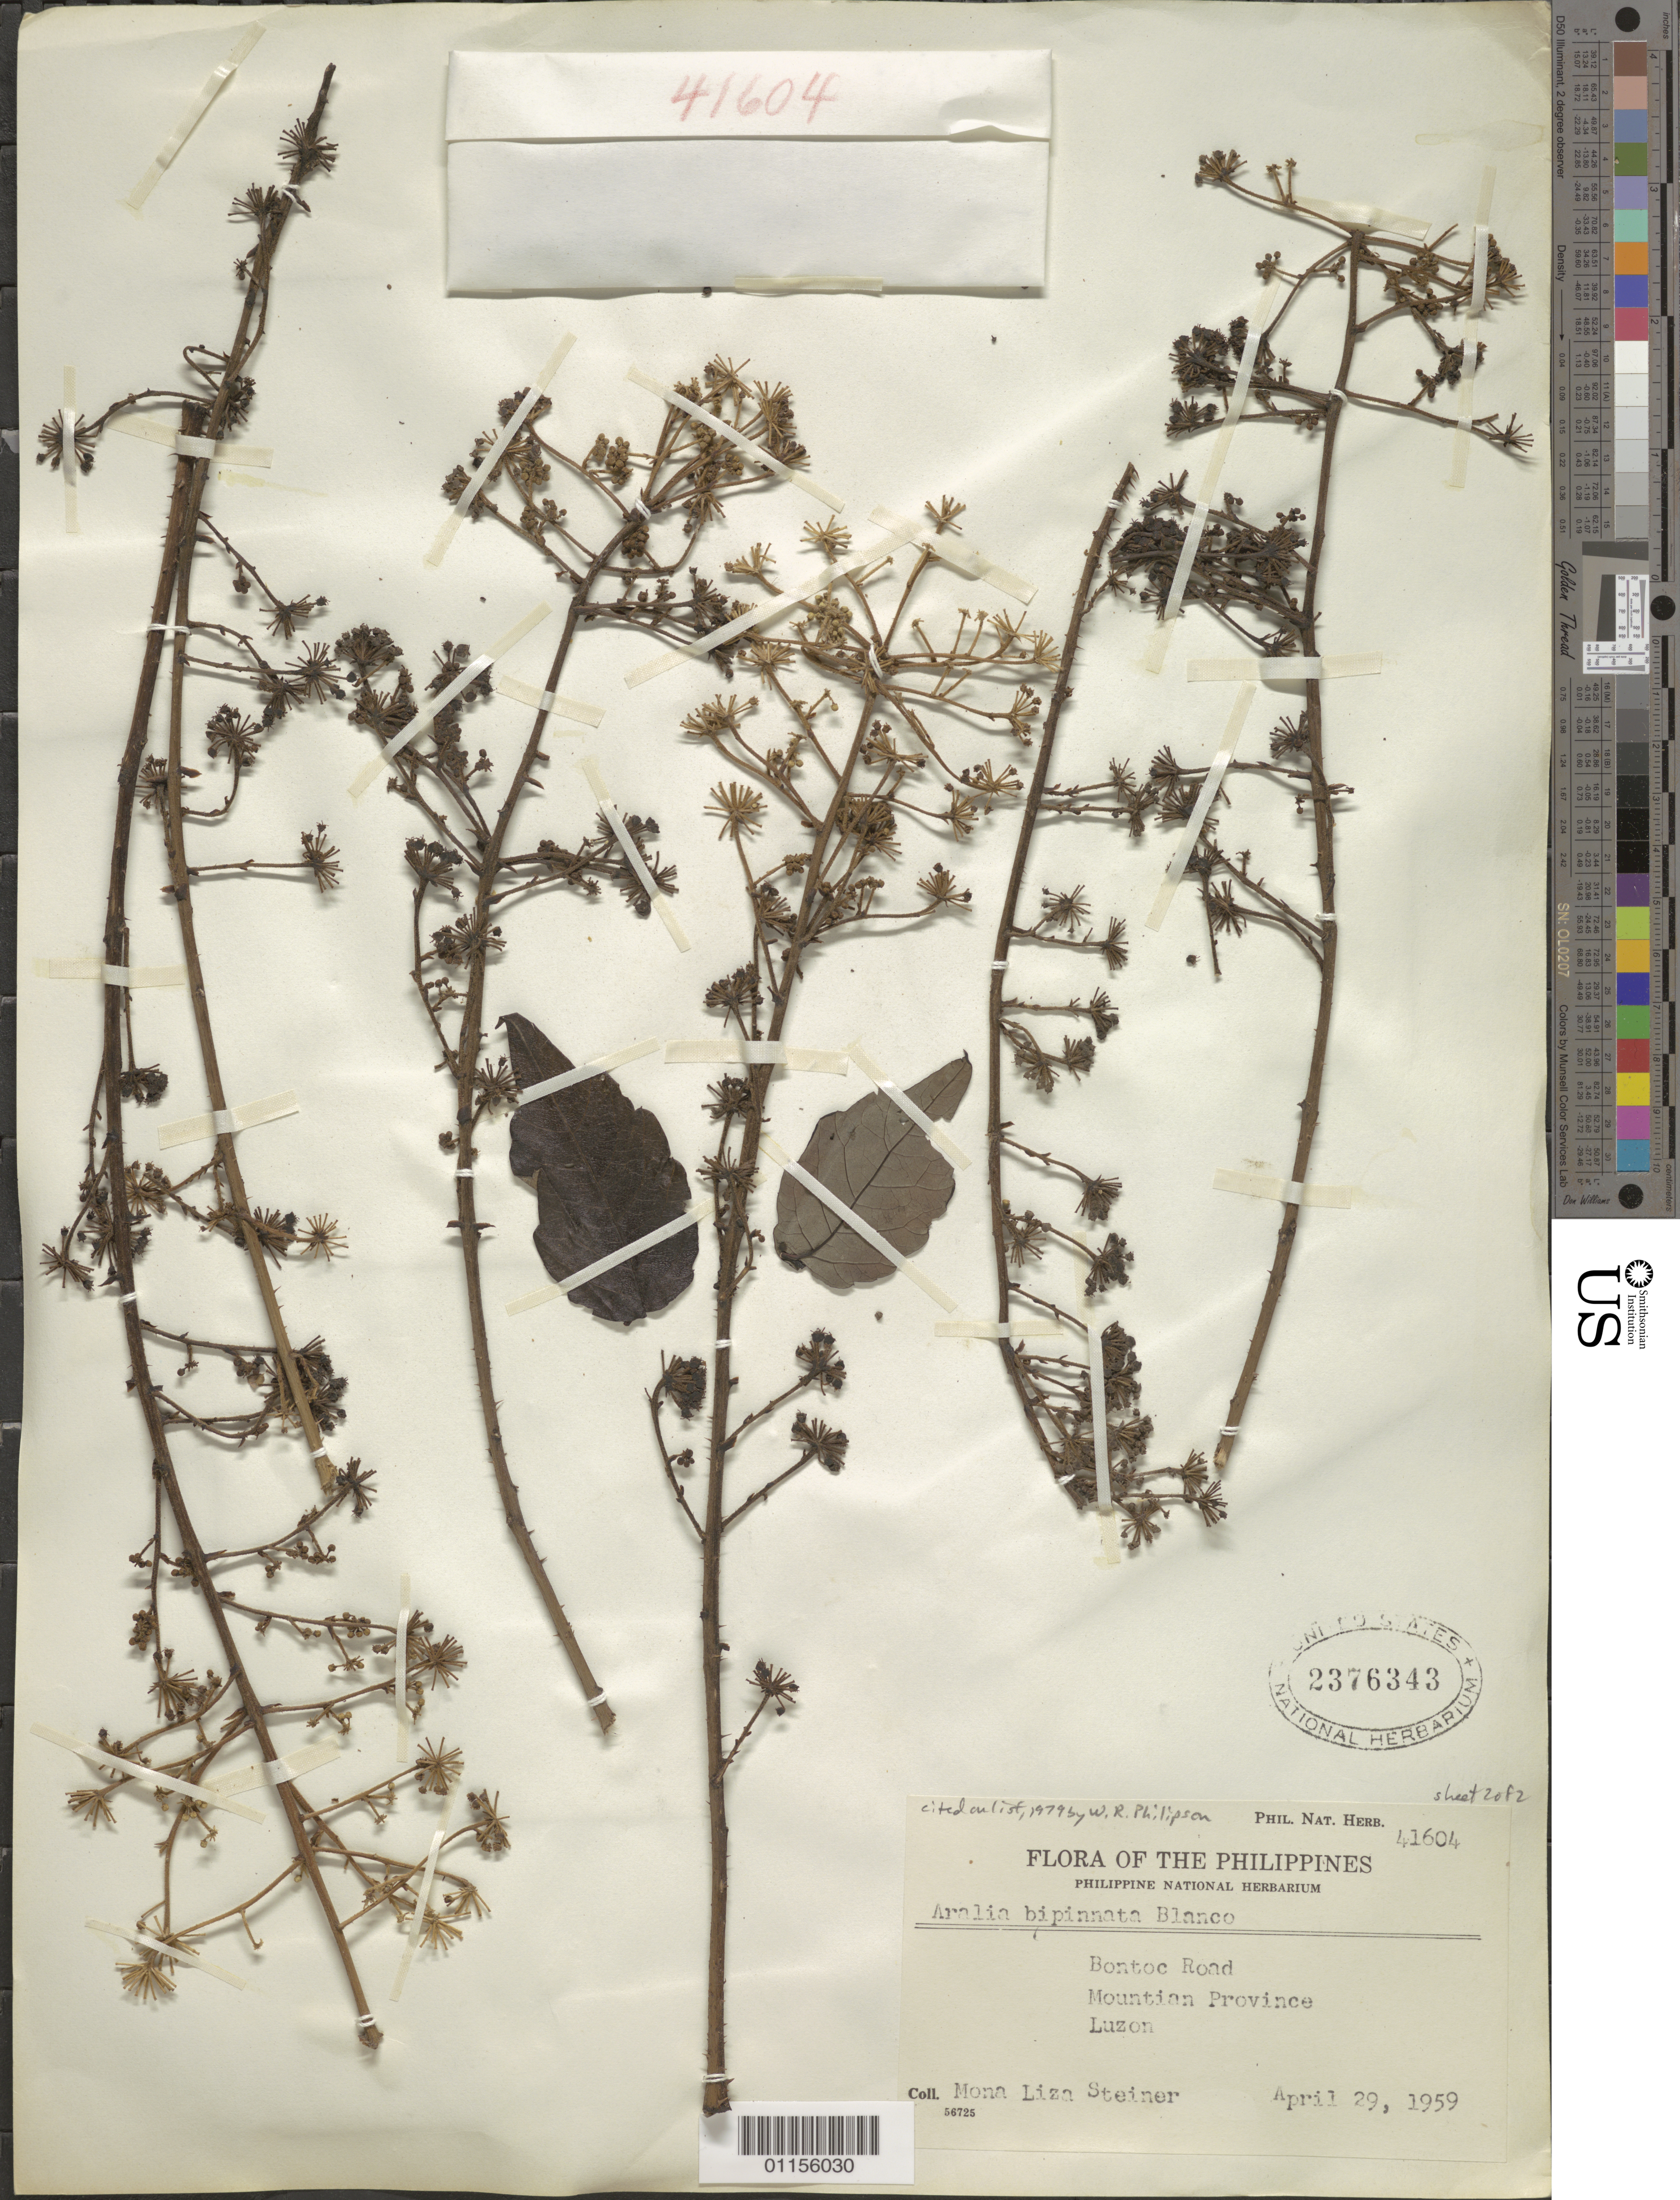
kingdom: Plantae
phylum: Tracheophyta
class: Magnoliopsida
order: Apiales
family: Araliaceae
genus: Aralia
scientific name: Aralia bipinnata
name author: Blanco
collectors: M. Steiner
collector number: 41604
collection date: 1959-04-29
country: Philippines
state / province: Cordillera (Administrative Region)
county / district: Mountain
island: Luzon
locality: Bontoc Road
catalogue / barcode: US 2376343